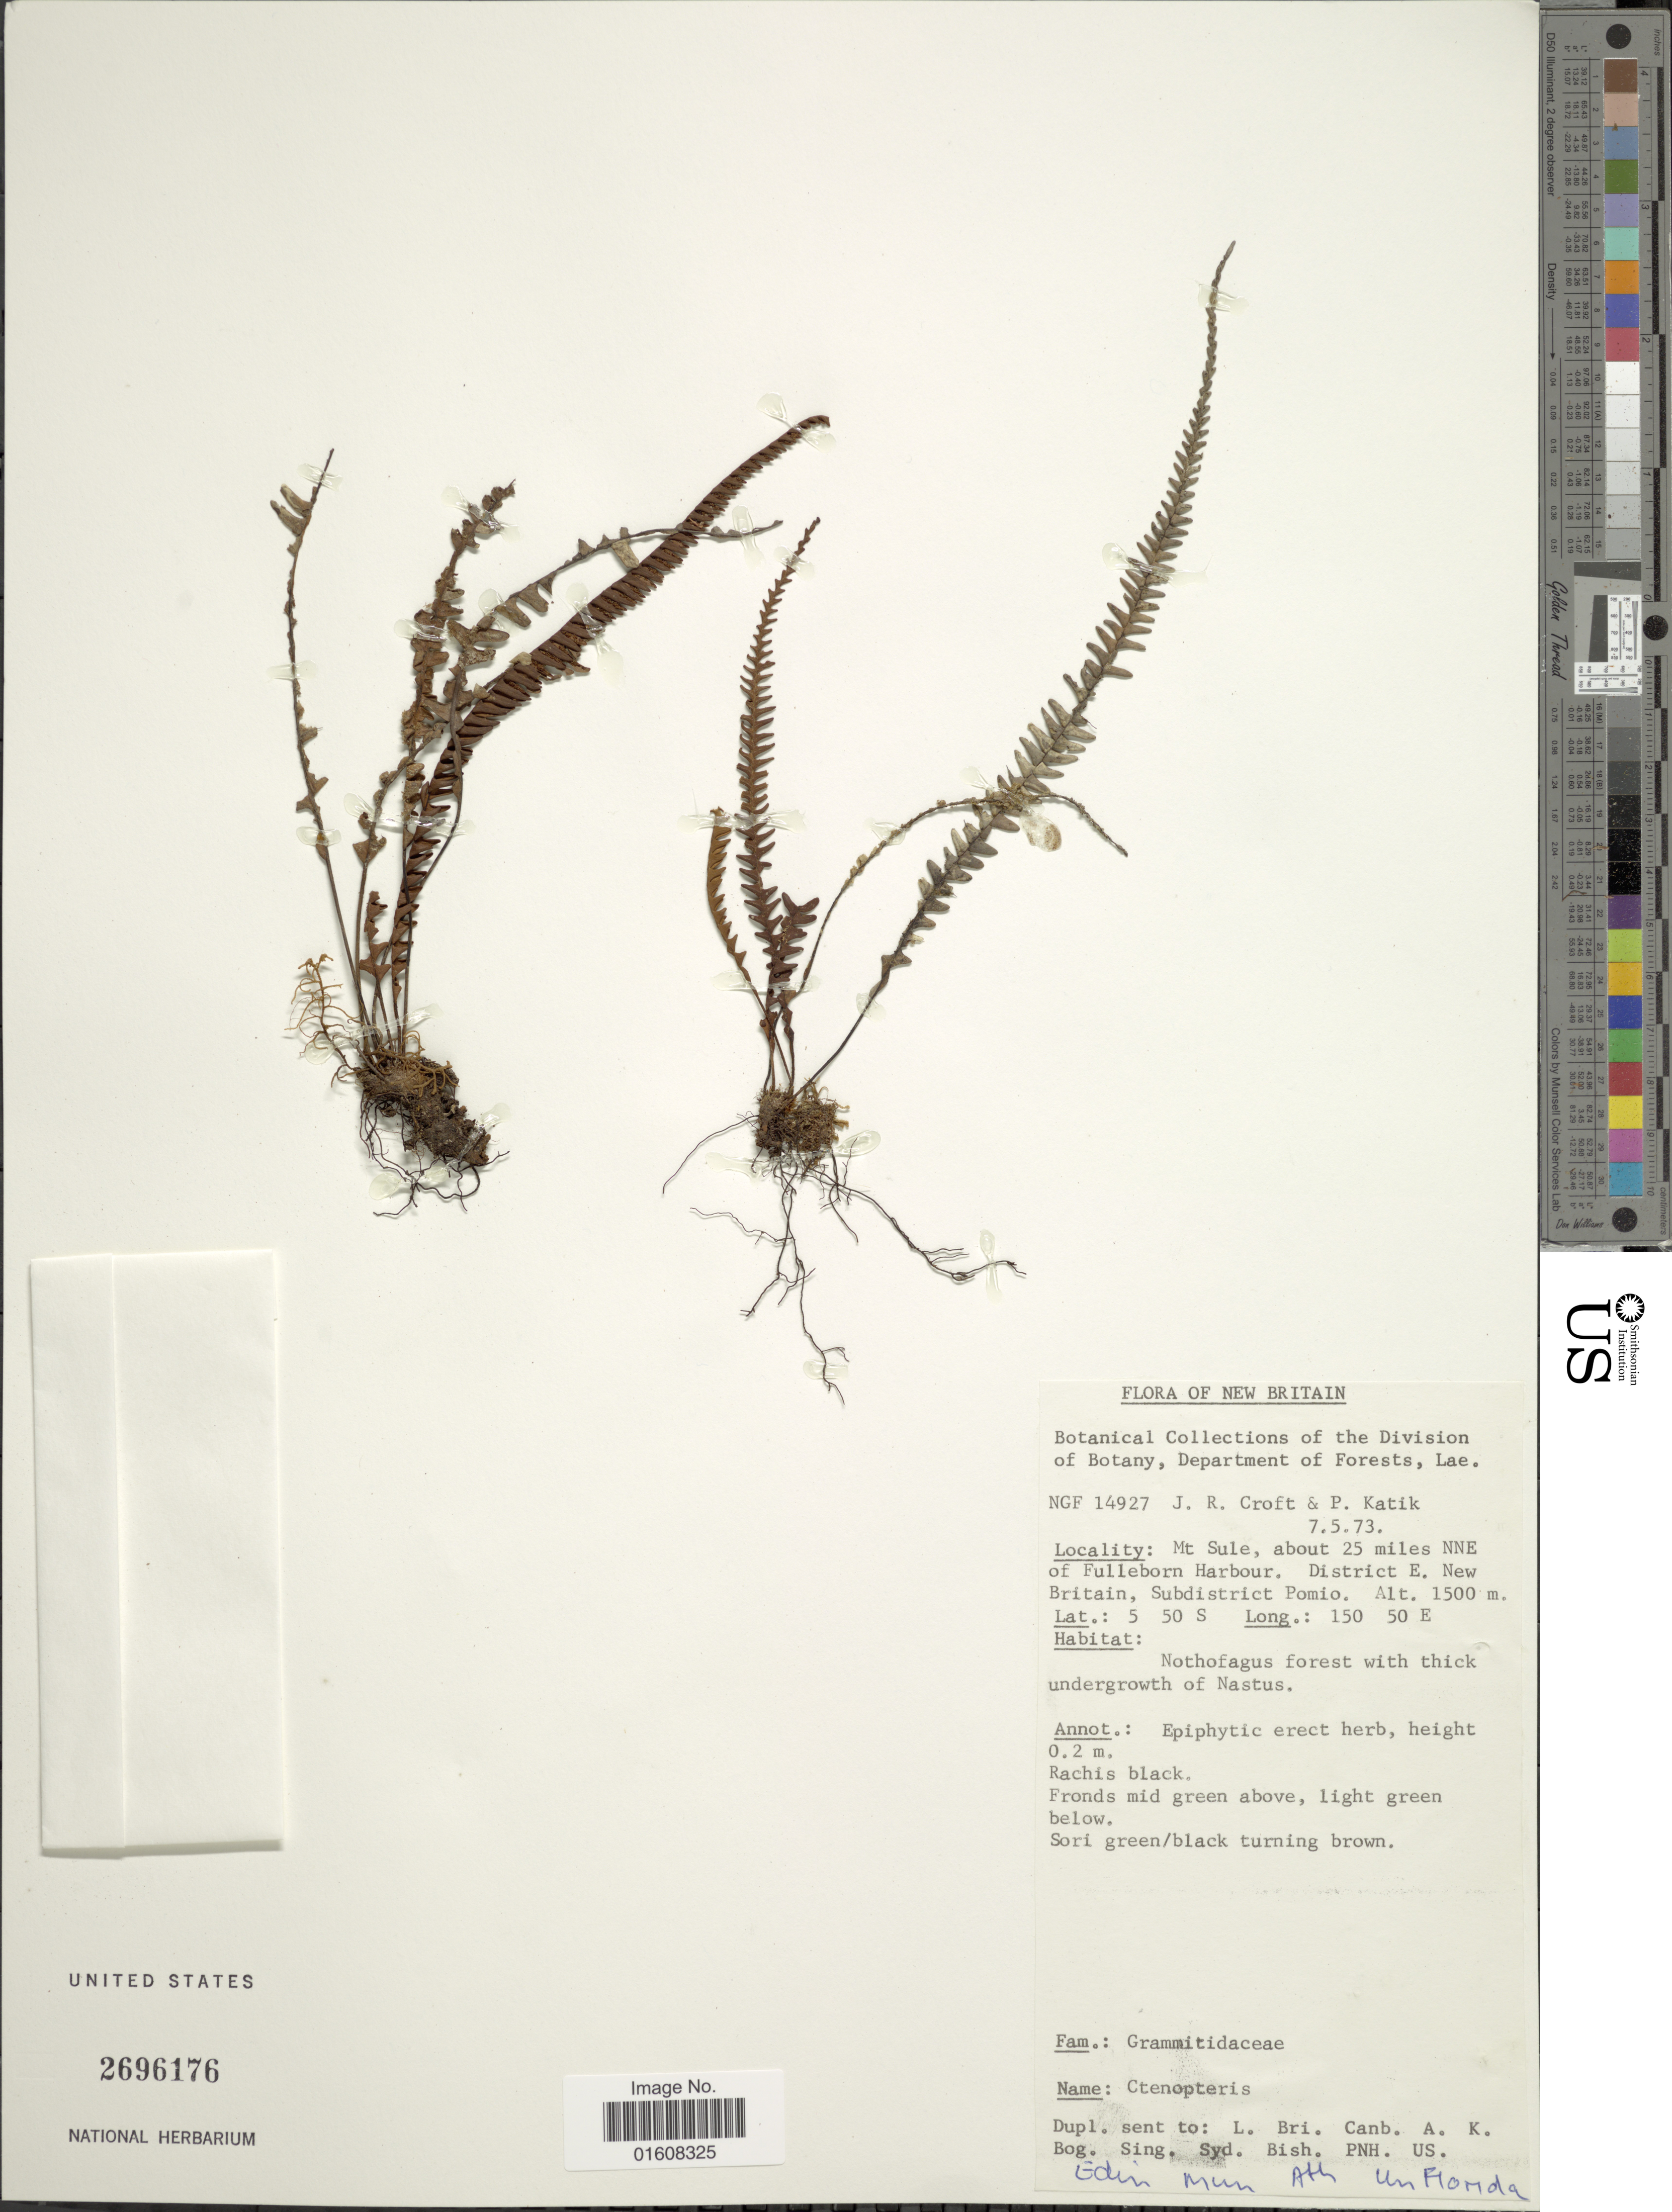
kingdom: Plantae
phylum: Tracheophyta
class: Polypodiopsida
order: Polypodiales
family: Polypodiaceae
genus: Grammitis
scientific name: Grammitis sp.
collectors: J. R. Croft & P. Katik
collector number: NGF 14927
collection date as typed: Transcribed d/m/y: 7/5/73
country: Papua New Guinea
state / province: East New Britain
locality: New Britain. Mt Sule, about 25 miles NNE of Fulleborn Harbour. District E. New Britain, Subdistrict Pomio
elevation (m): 1500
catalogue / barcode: US 2696176